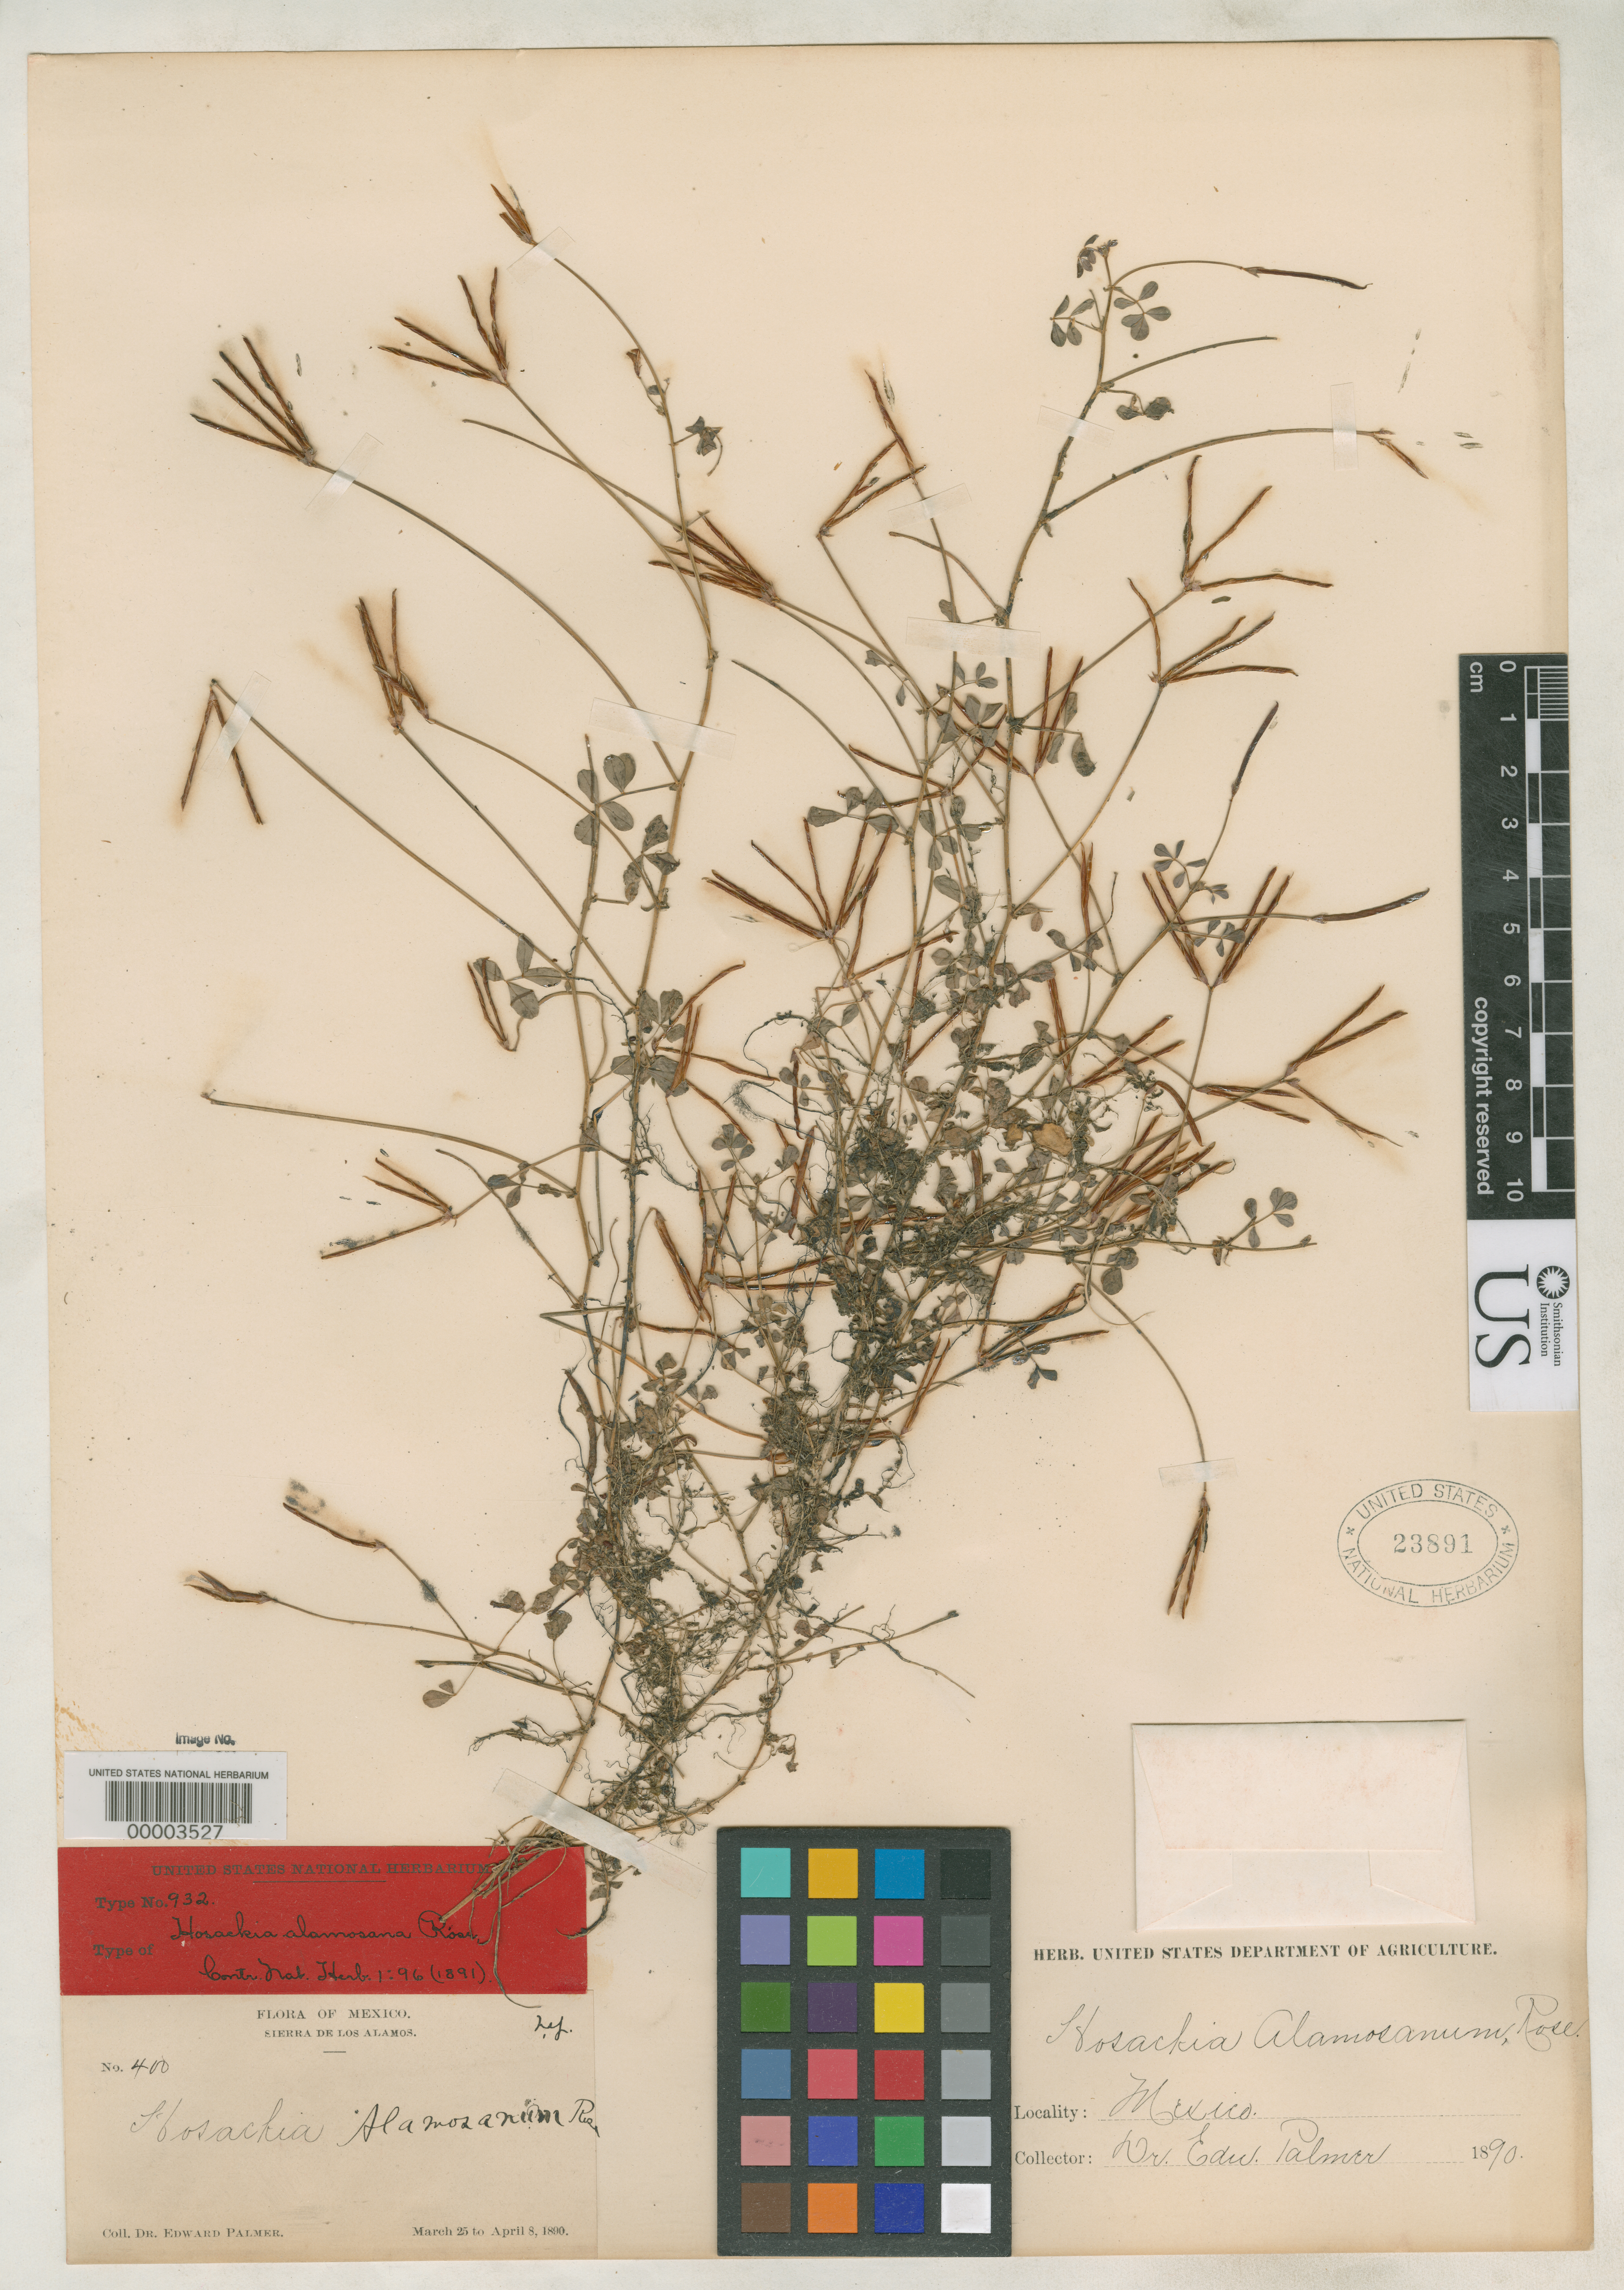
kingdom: Plantae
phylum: Tracheophyta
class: Magnoliopsida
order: Fabales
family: Fabaceae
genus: Hosackia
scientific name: Hosackia alamosana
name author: Rose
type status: Holotype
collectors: E. Palmer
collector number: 400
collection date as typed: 25 Mar 1890 to 08 Apr 1890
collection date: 1890-03-25/1890-04-08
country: Mexico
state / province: Sonora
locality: Alamos.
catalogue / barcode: US 23891